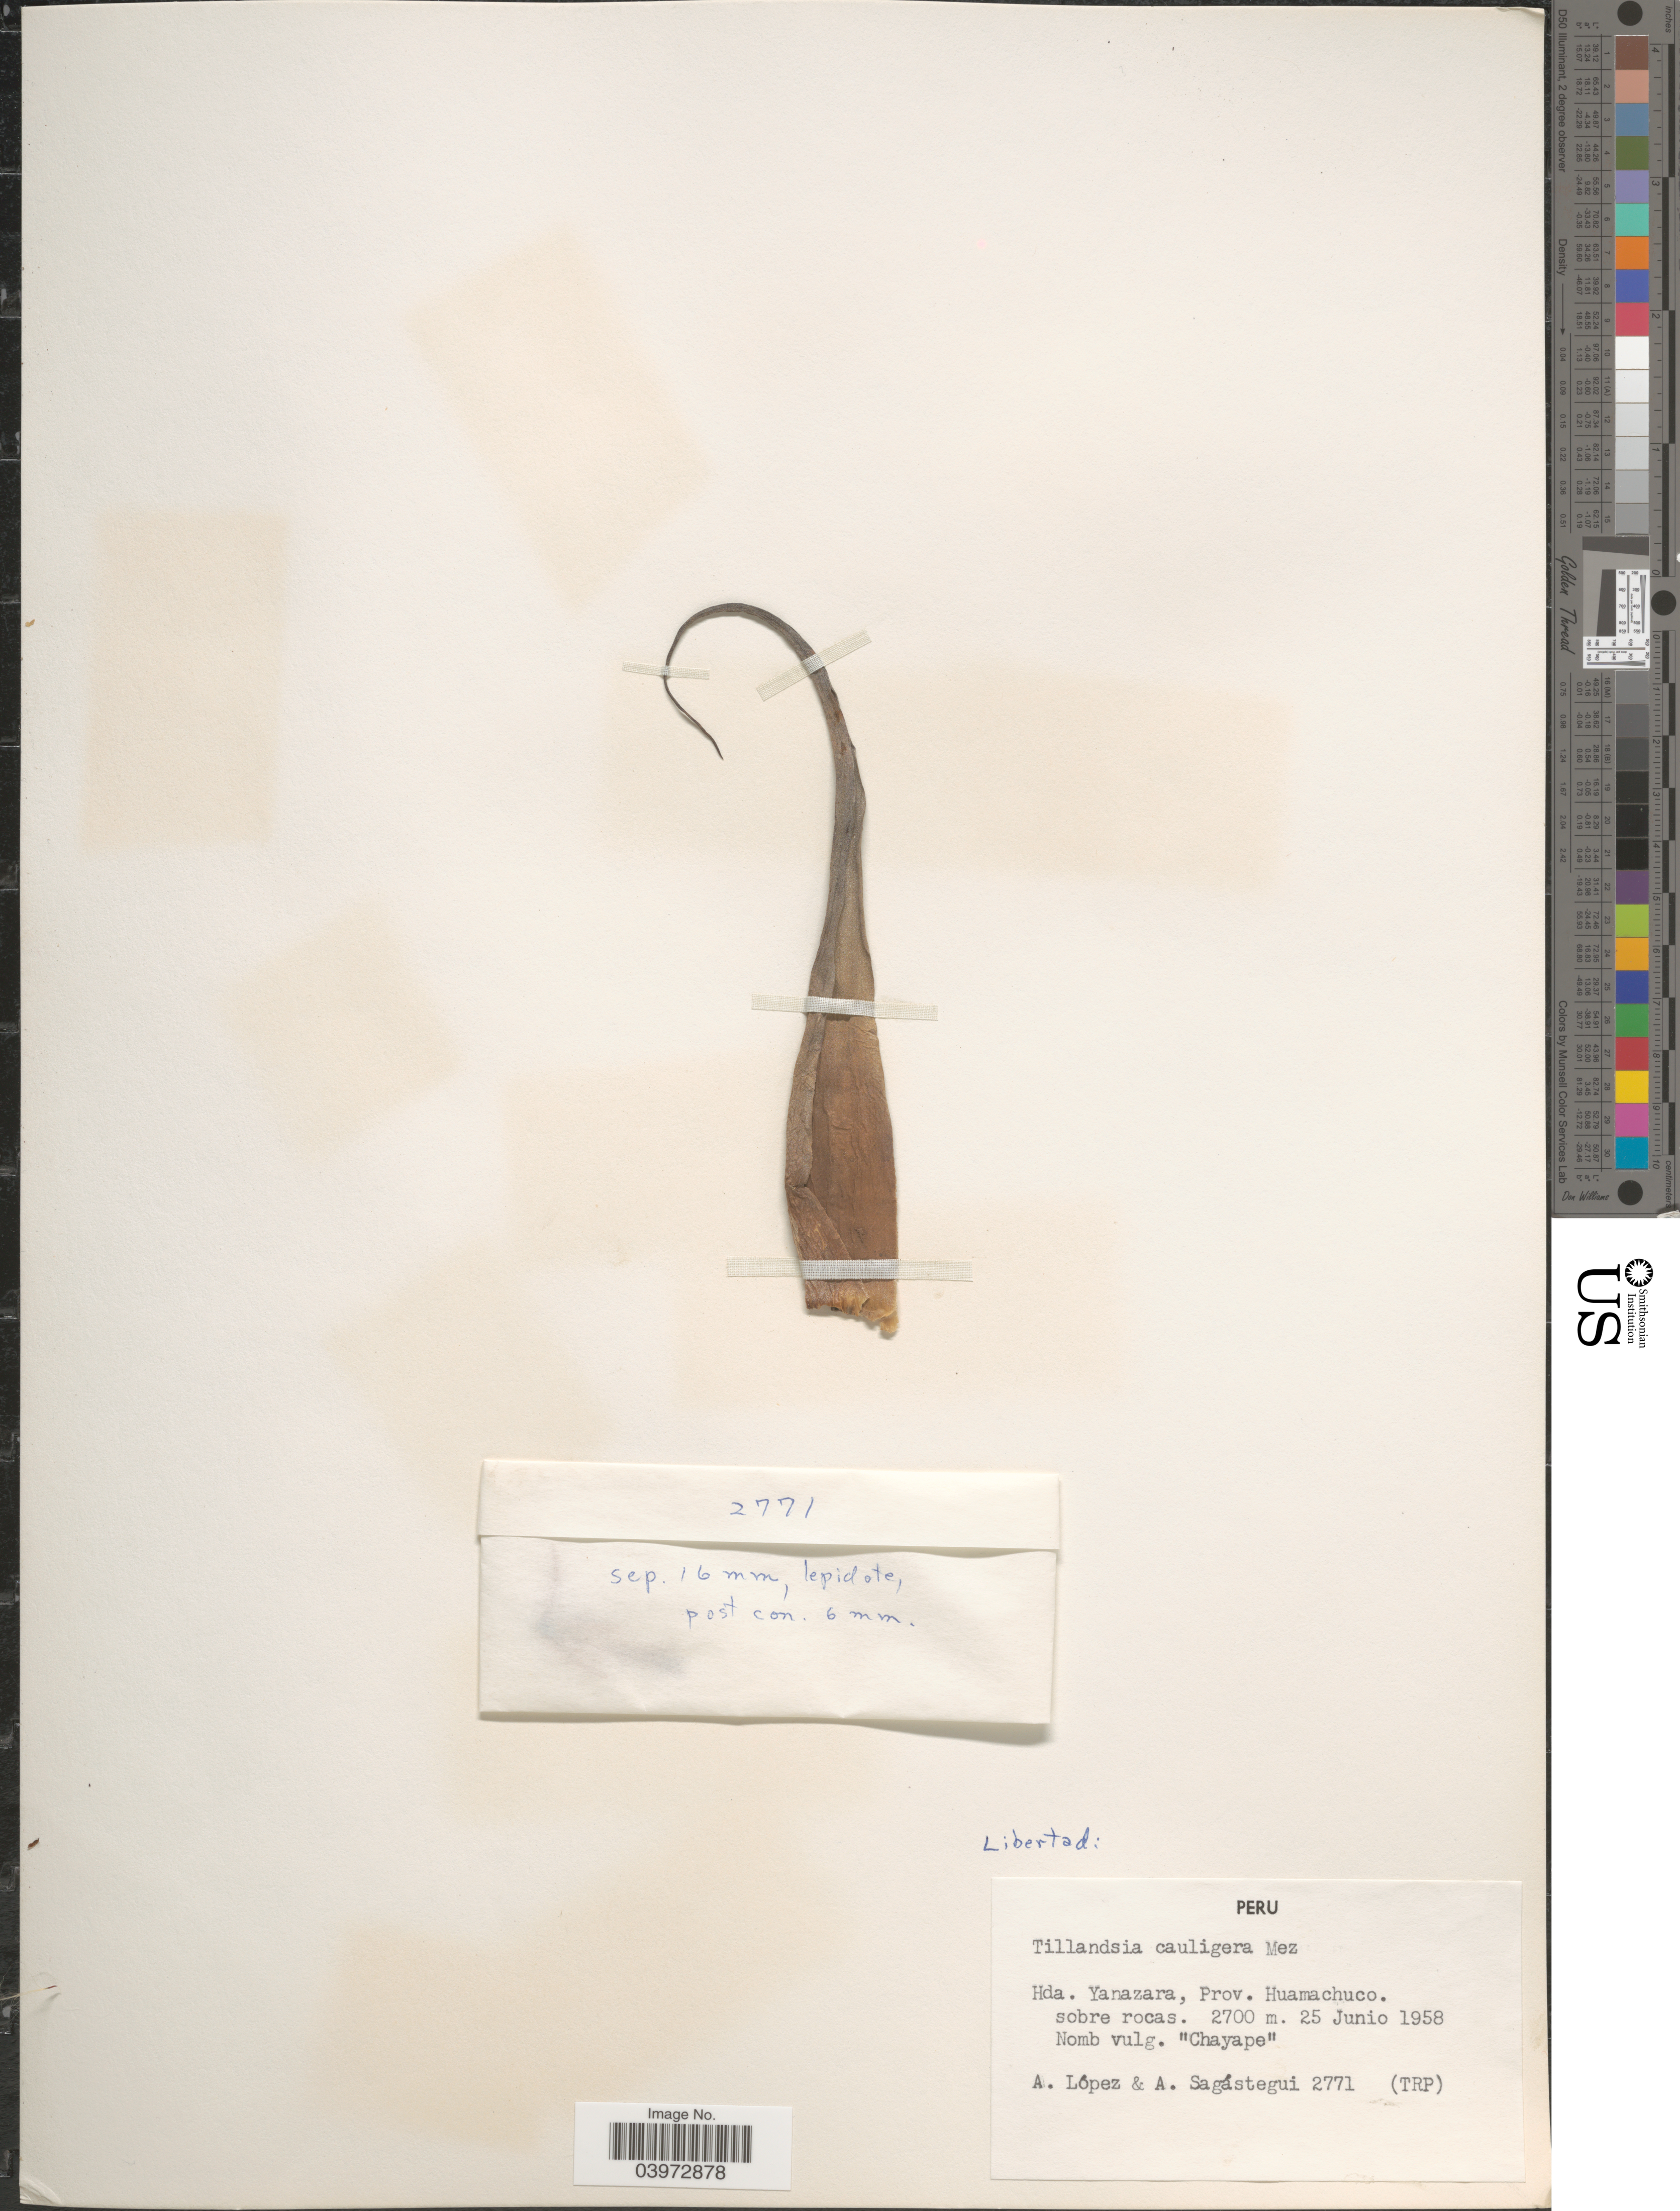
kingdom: Plantae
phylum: Tracheophyta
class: Liliopsida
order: Poales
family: Bromeliaceae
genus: Tillandsia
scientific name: Tillandsia cauligera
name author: Mez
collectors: A. López & A. Sagastegui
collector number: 2771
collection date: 1958-06-25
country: Peru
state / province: La Libertad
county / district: Sanchez Carrion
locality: Hda. Yanazara, prov. Huamachuco.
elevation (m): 2700